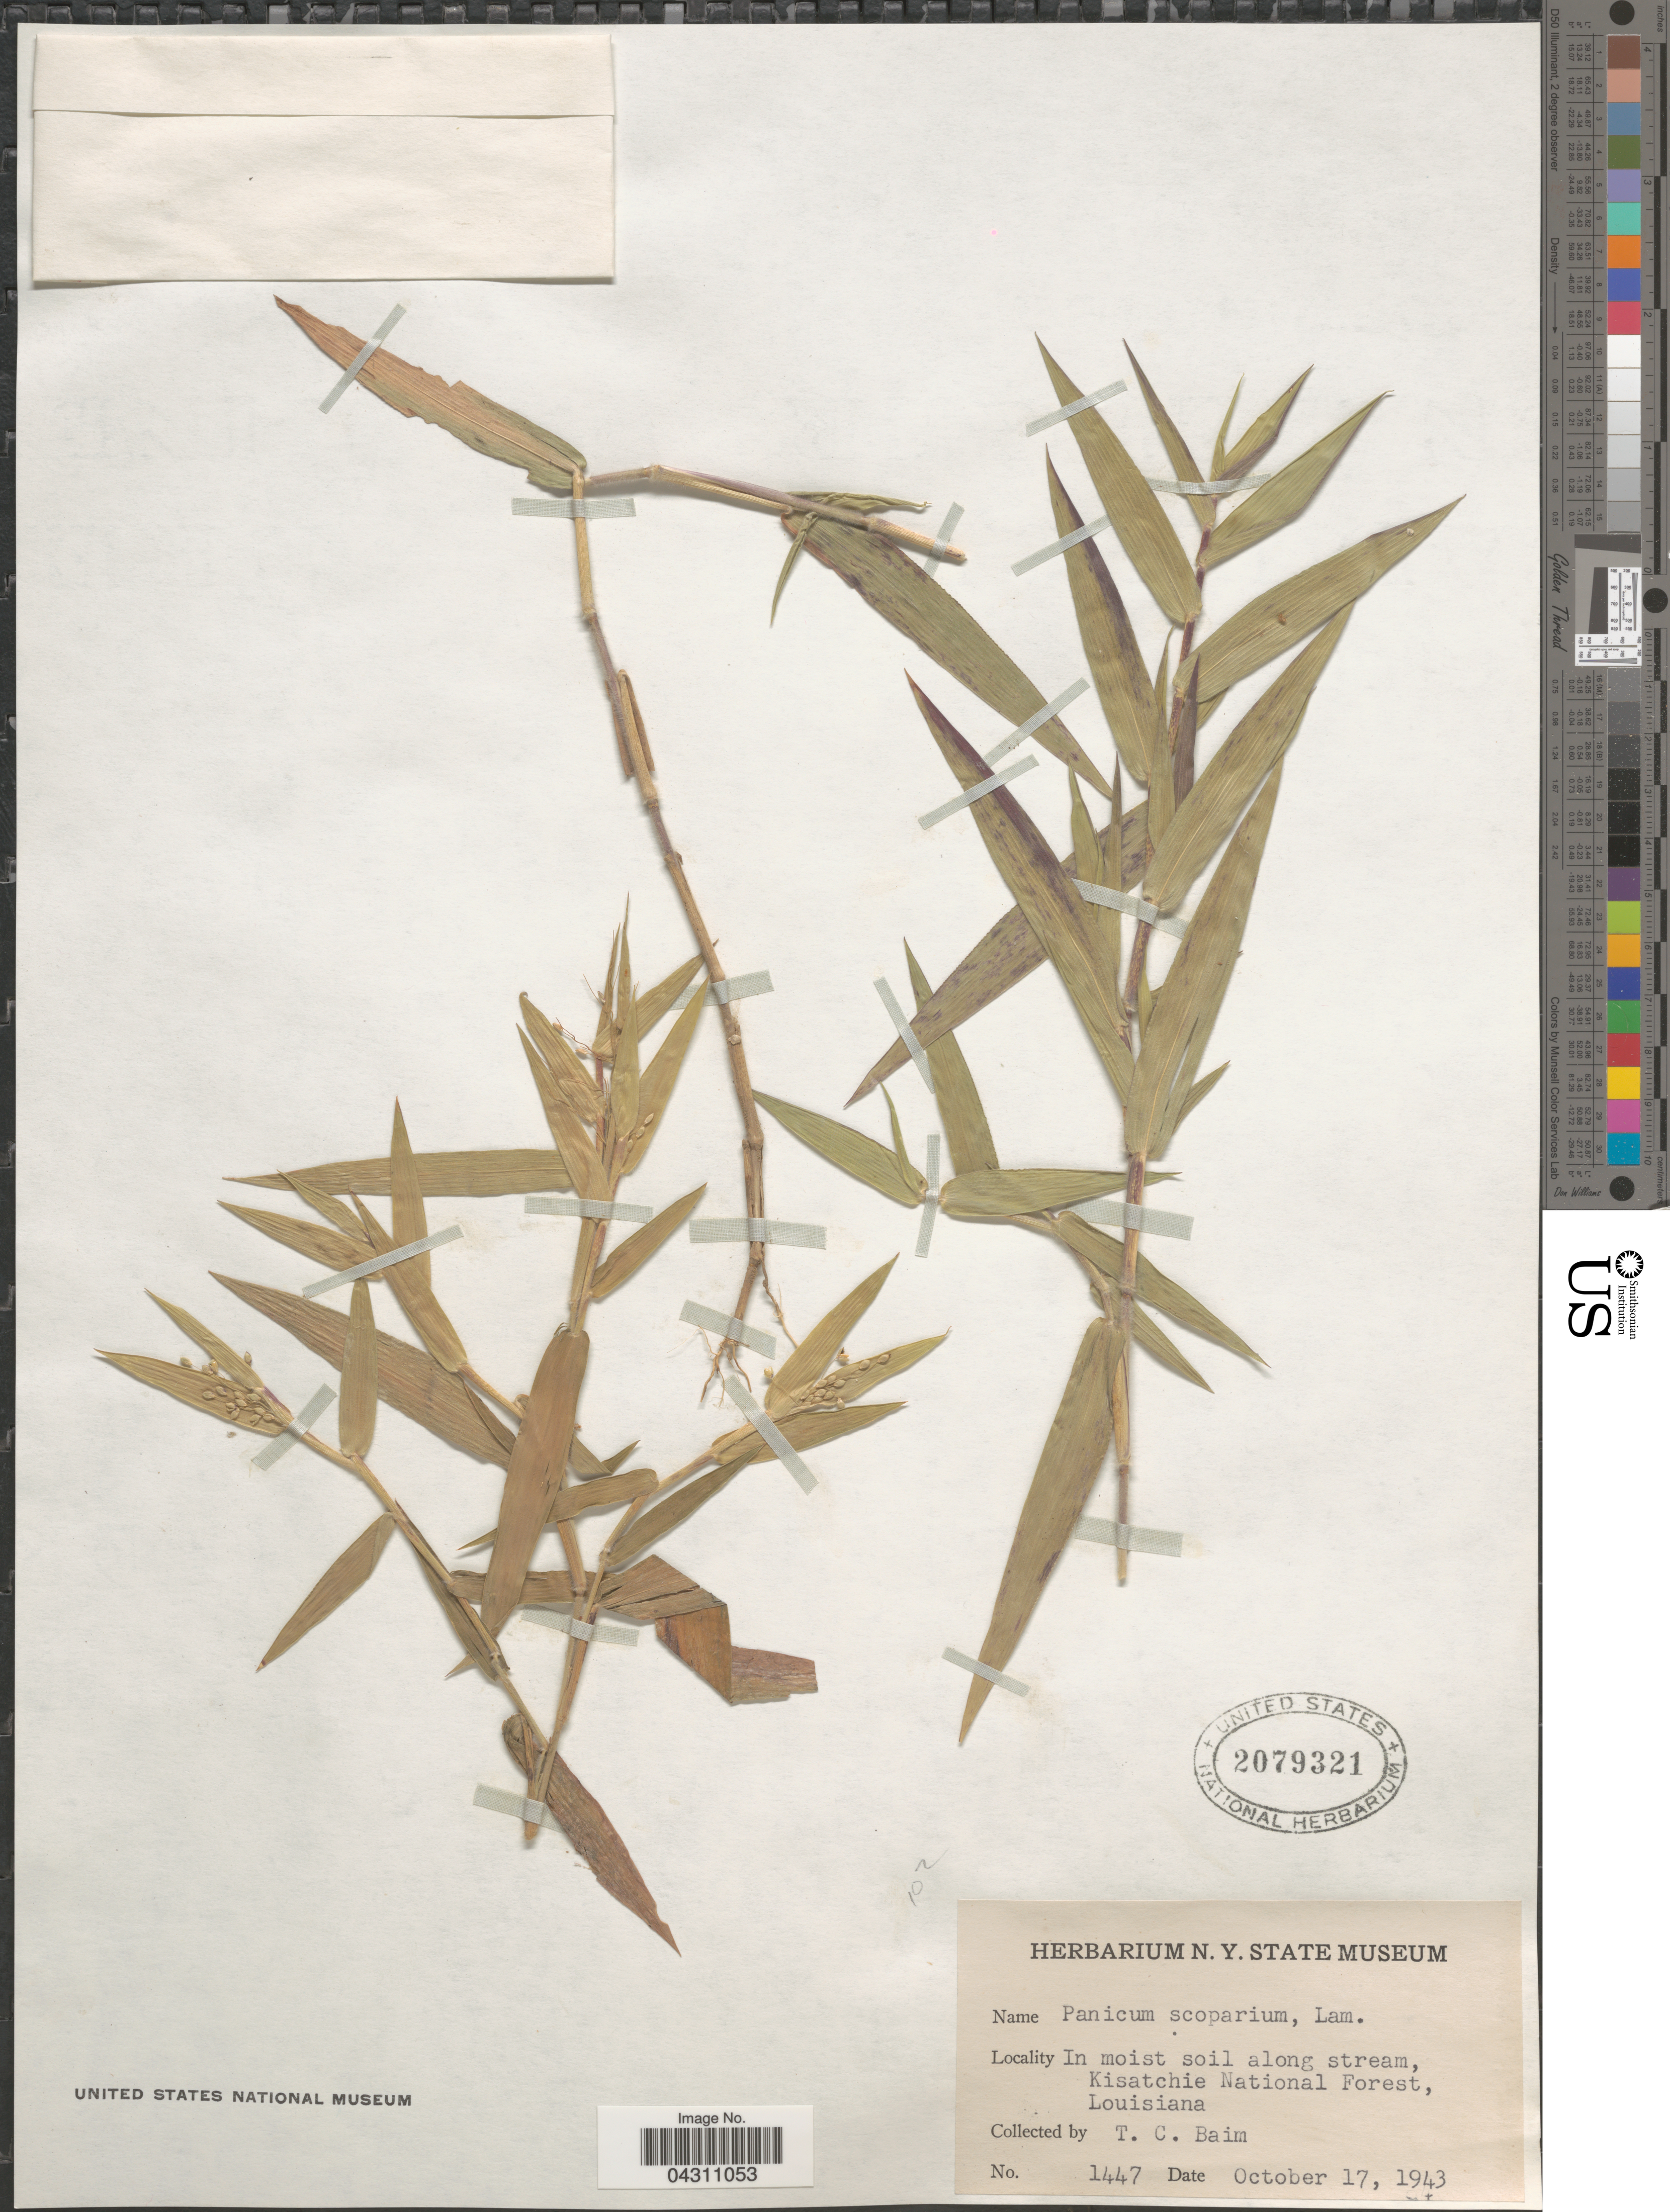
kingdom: Plantae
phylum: Tracheophyta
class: Liliopsida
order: Poales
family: Poaceae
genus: Dichanthelium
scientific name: Dichanthelium scoparium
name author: (Lam.) Gould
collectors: T. Baim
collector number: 1447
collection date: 1943-10-17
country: United States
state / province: Louisiana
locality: In moist soil along stream, Kisatchie National Forest.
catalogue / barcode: US 2079321